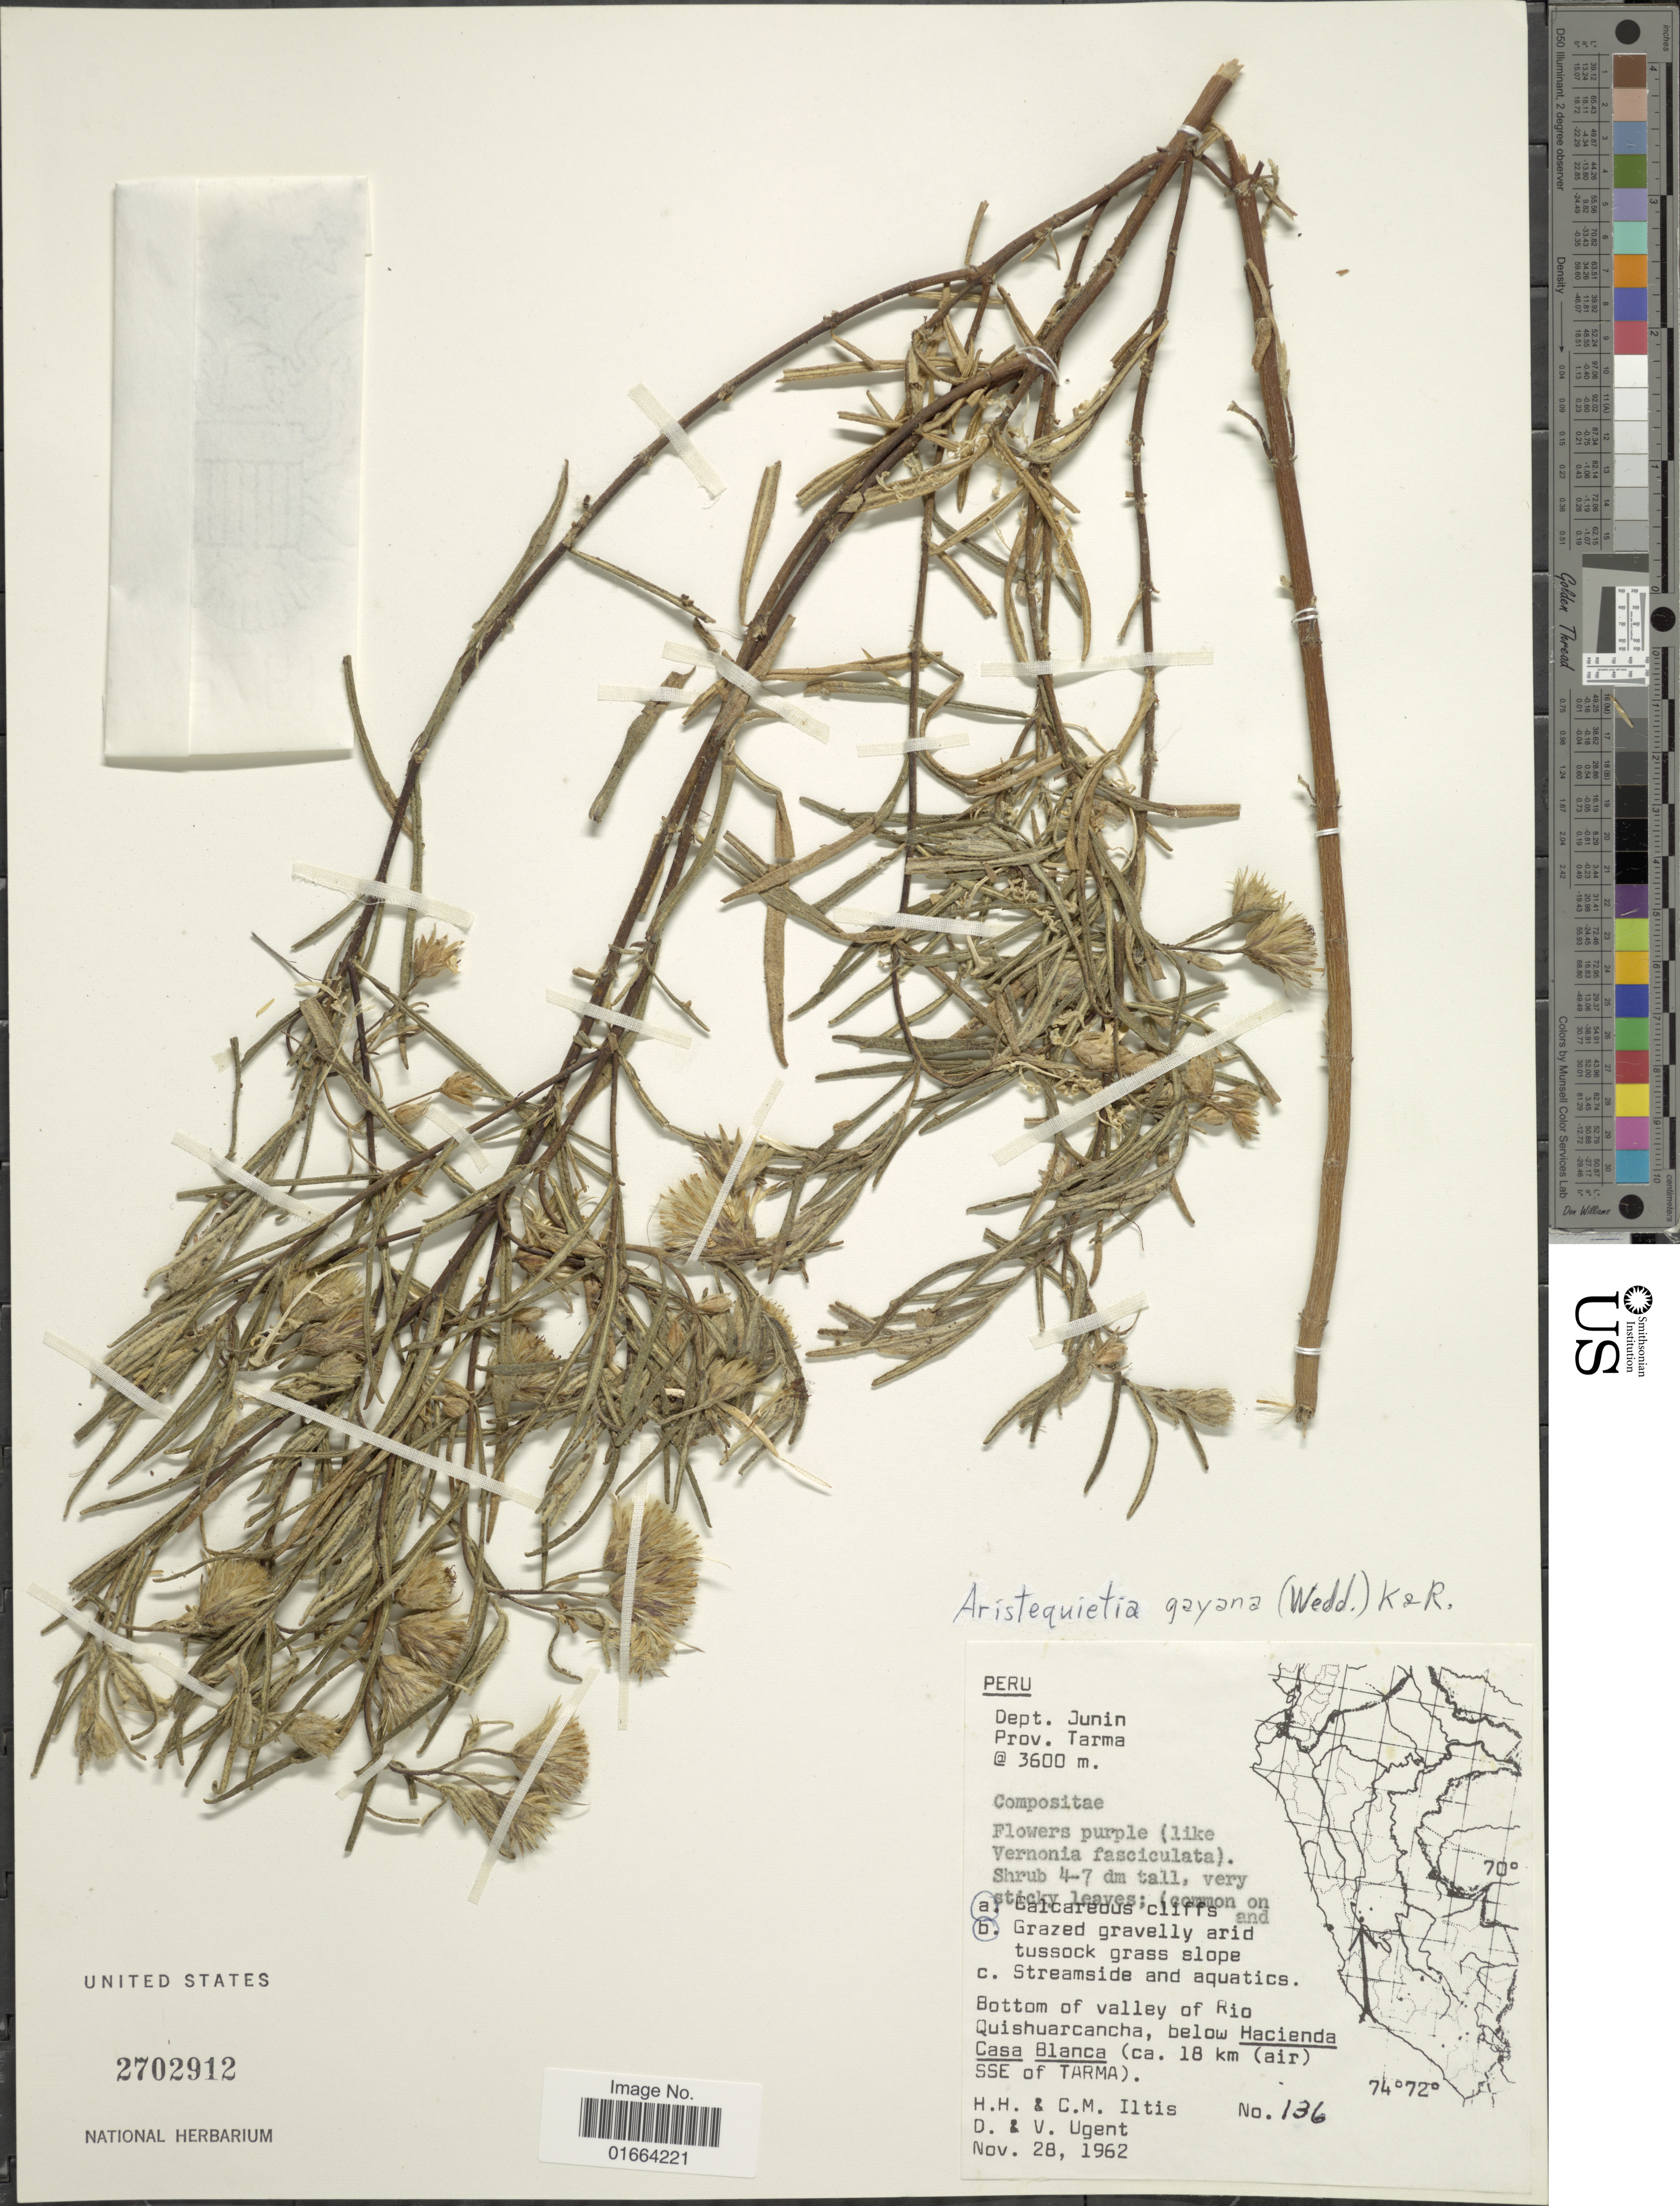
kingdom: Plantae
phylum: Tracheophyta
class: Magnoliopsida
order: Asterales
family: Asteraceae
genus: Aristeguietia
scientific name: Aristeguietia gayana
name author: (Wedd.) R.M. King & H. Rob.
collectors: H. H. Iltis, C. M Iltis, D. Ugent & V. Ugent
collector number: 136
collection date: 1962-11-28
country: Peru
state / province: Junín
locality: Prov. Tarma. Bottom of valley of Rio Quishuarcancha, below Hacienda Casa Blanca (ca. 18 km (air) SSE of Tarma)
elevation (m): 3600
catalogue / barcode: US 2702912